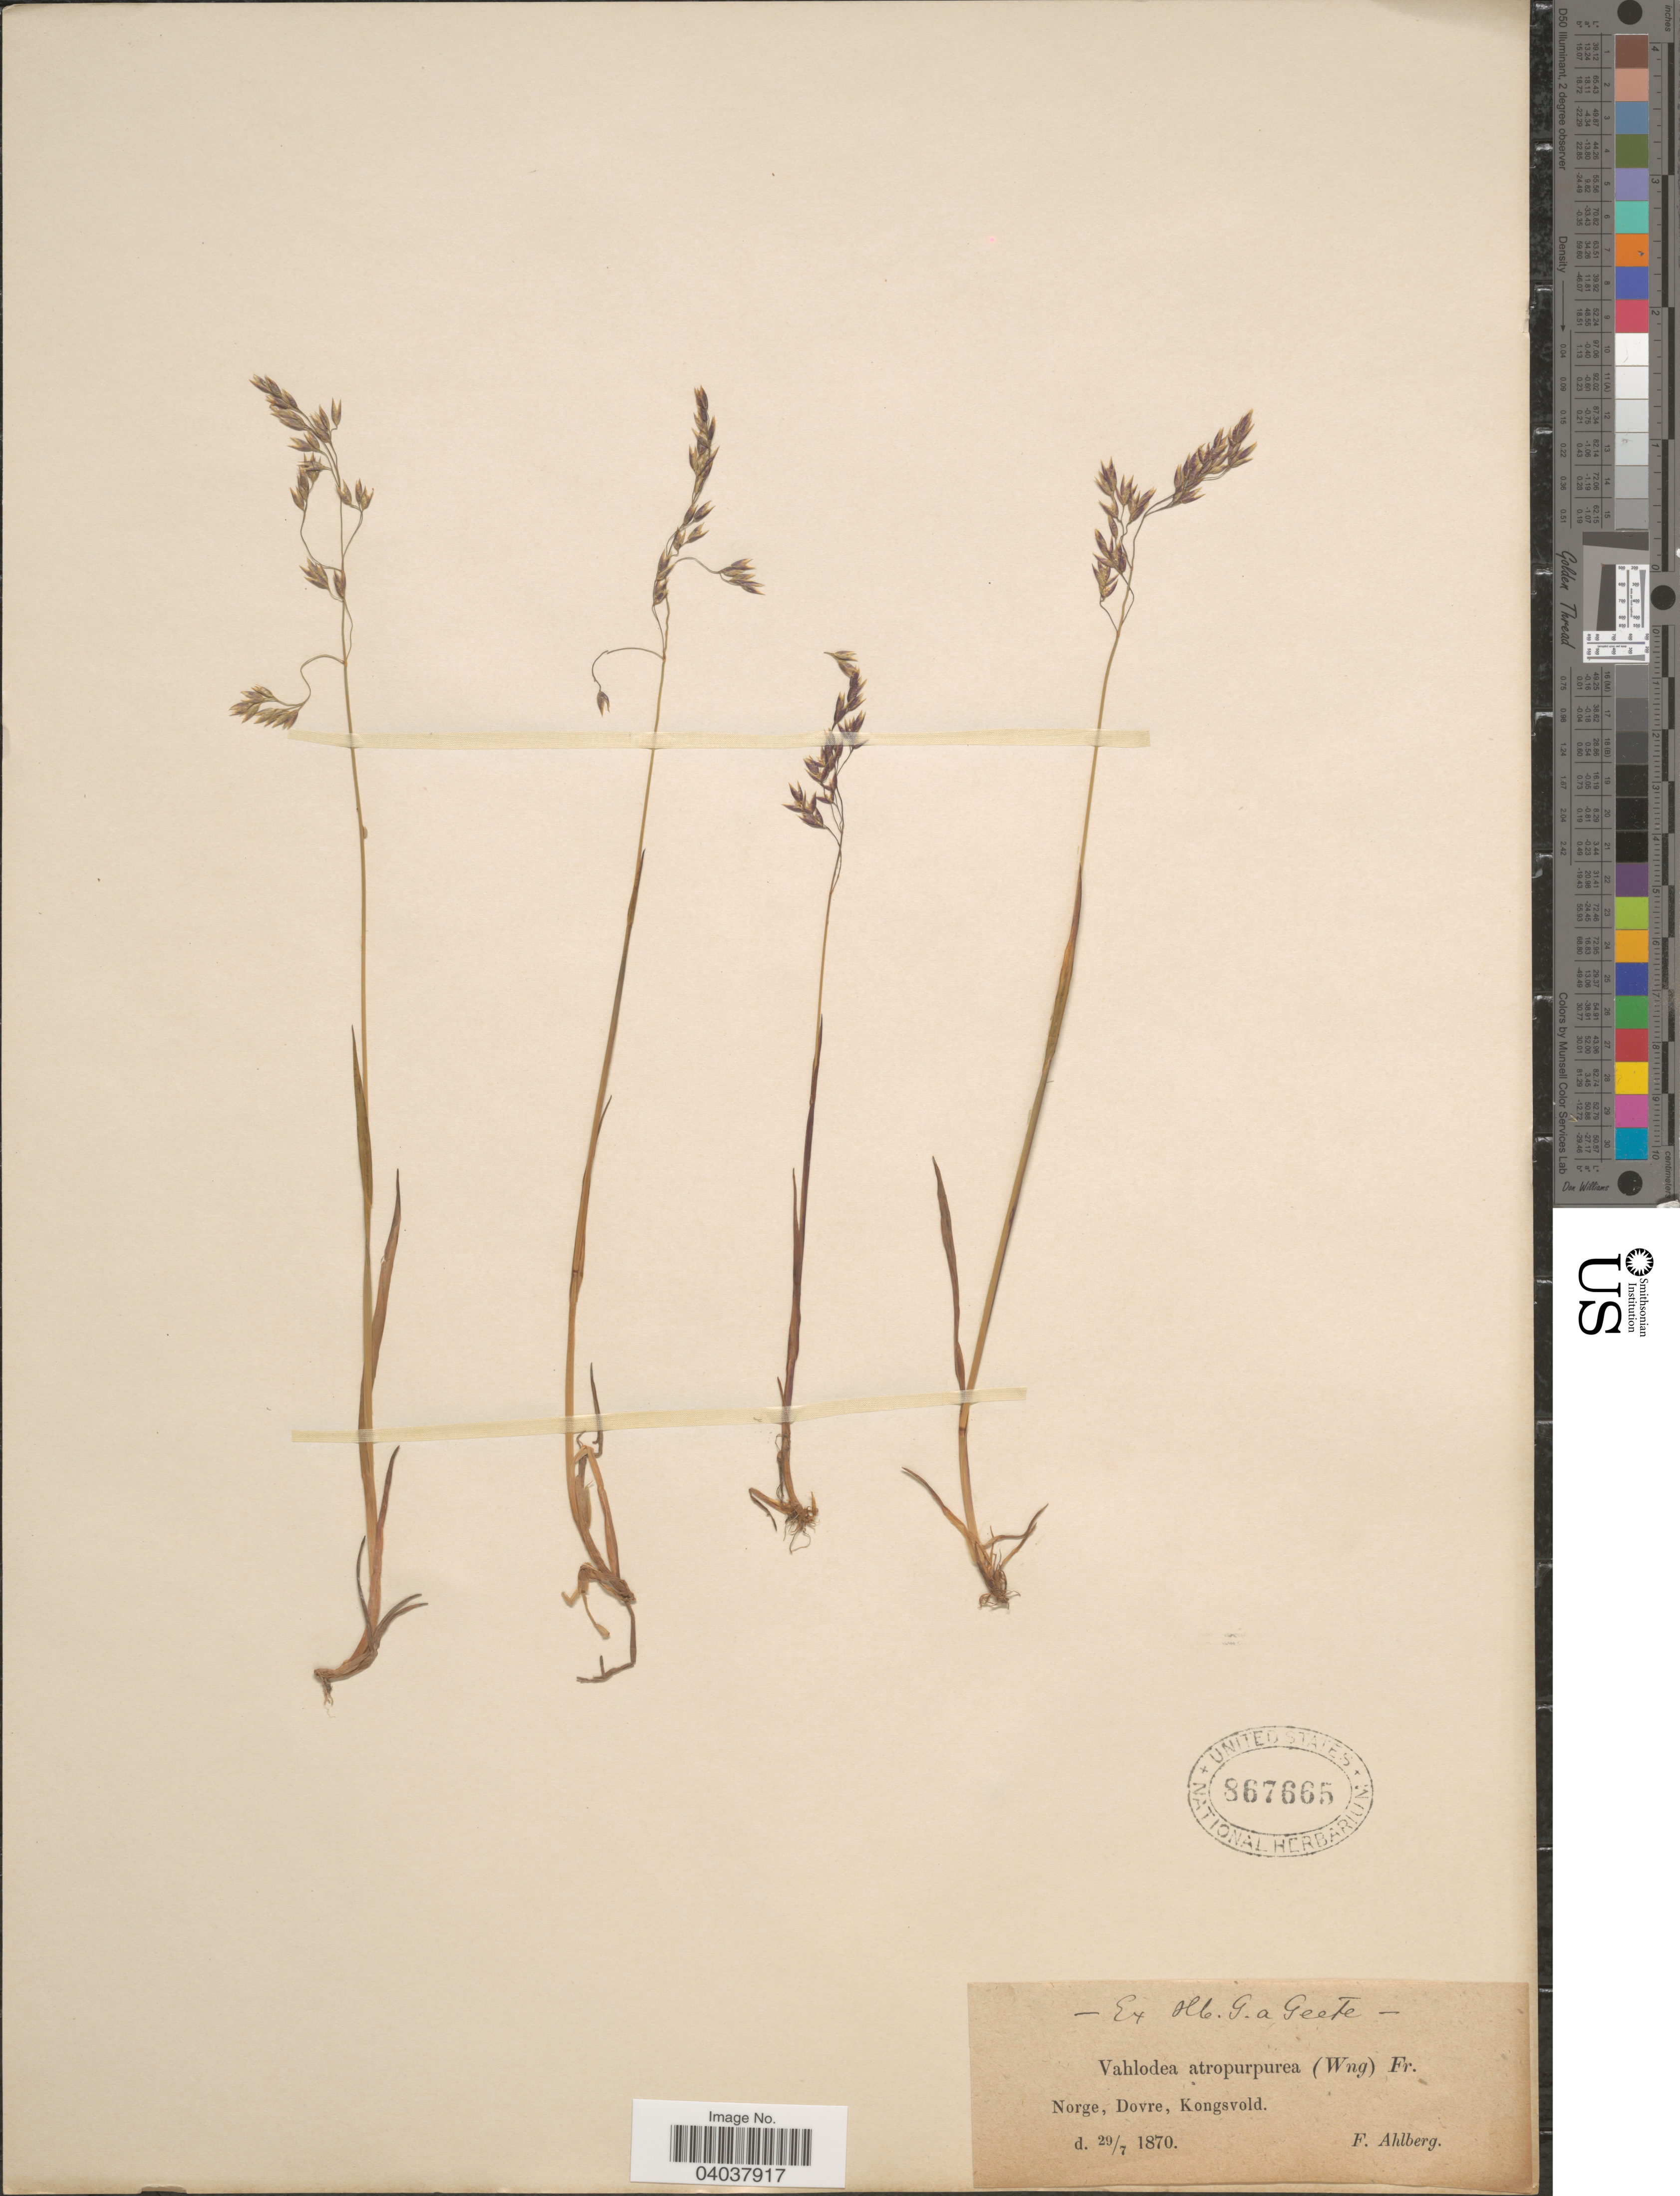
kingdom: Plantae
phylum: Tracheophyta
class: Liliopsida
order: Poales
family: Poaceae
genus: Vahlodea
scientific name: Vahlodea atropurpurea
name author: (Wahlenb.) Fr. ex Hartm.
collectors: F. Ahlberg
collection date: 1870-07-29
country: Norway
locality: Norge, Dovre, Kongsvold.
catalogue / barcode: US 867665